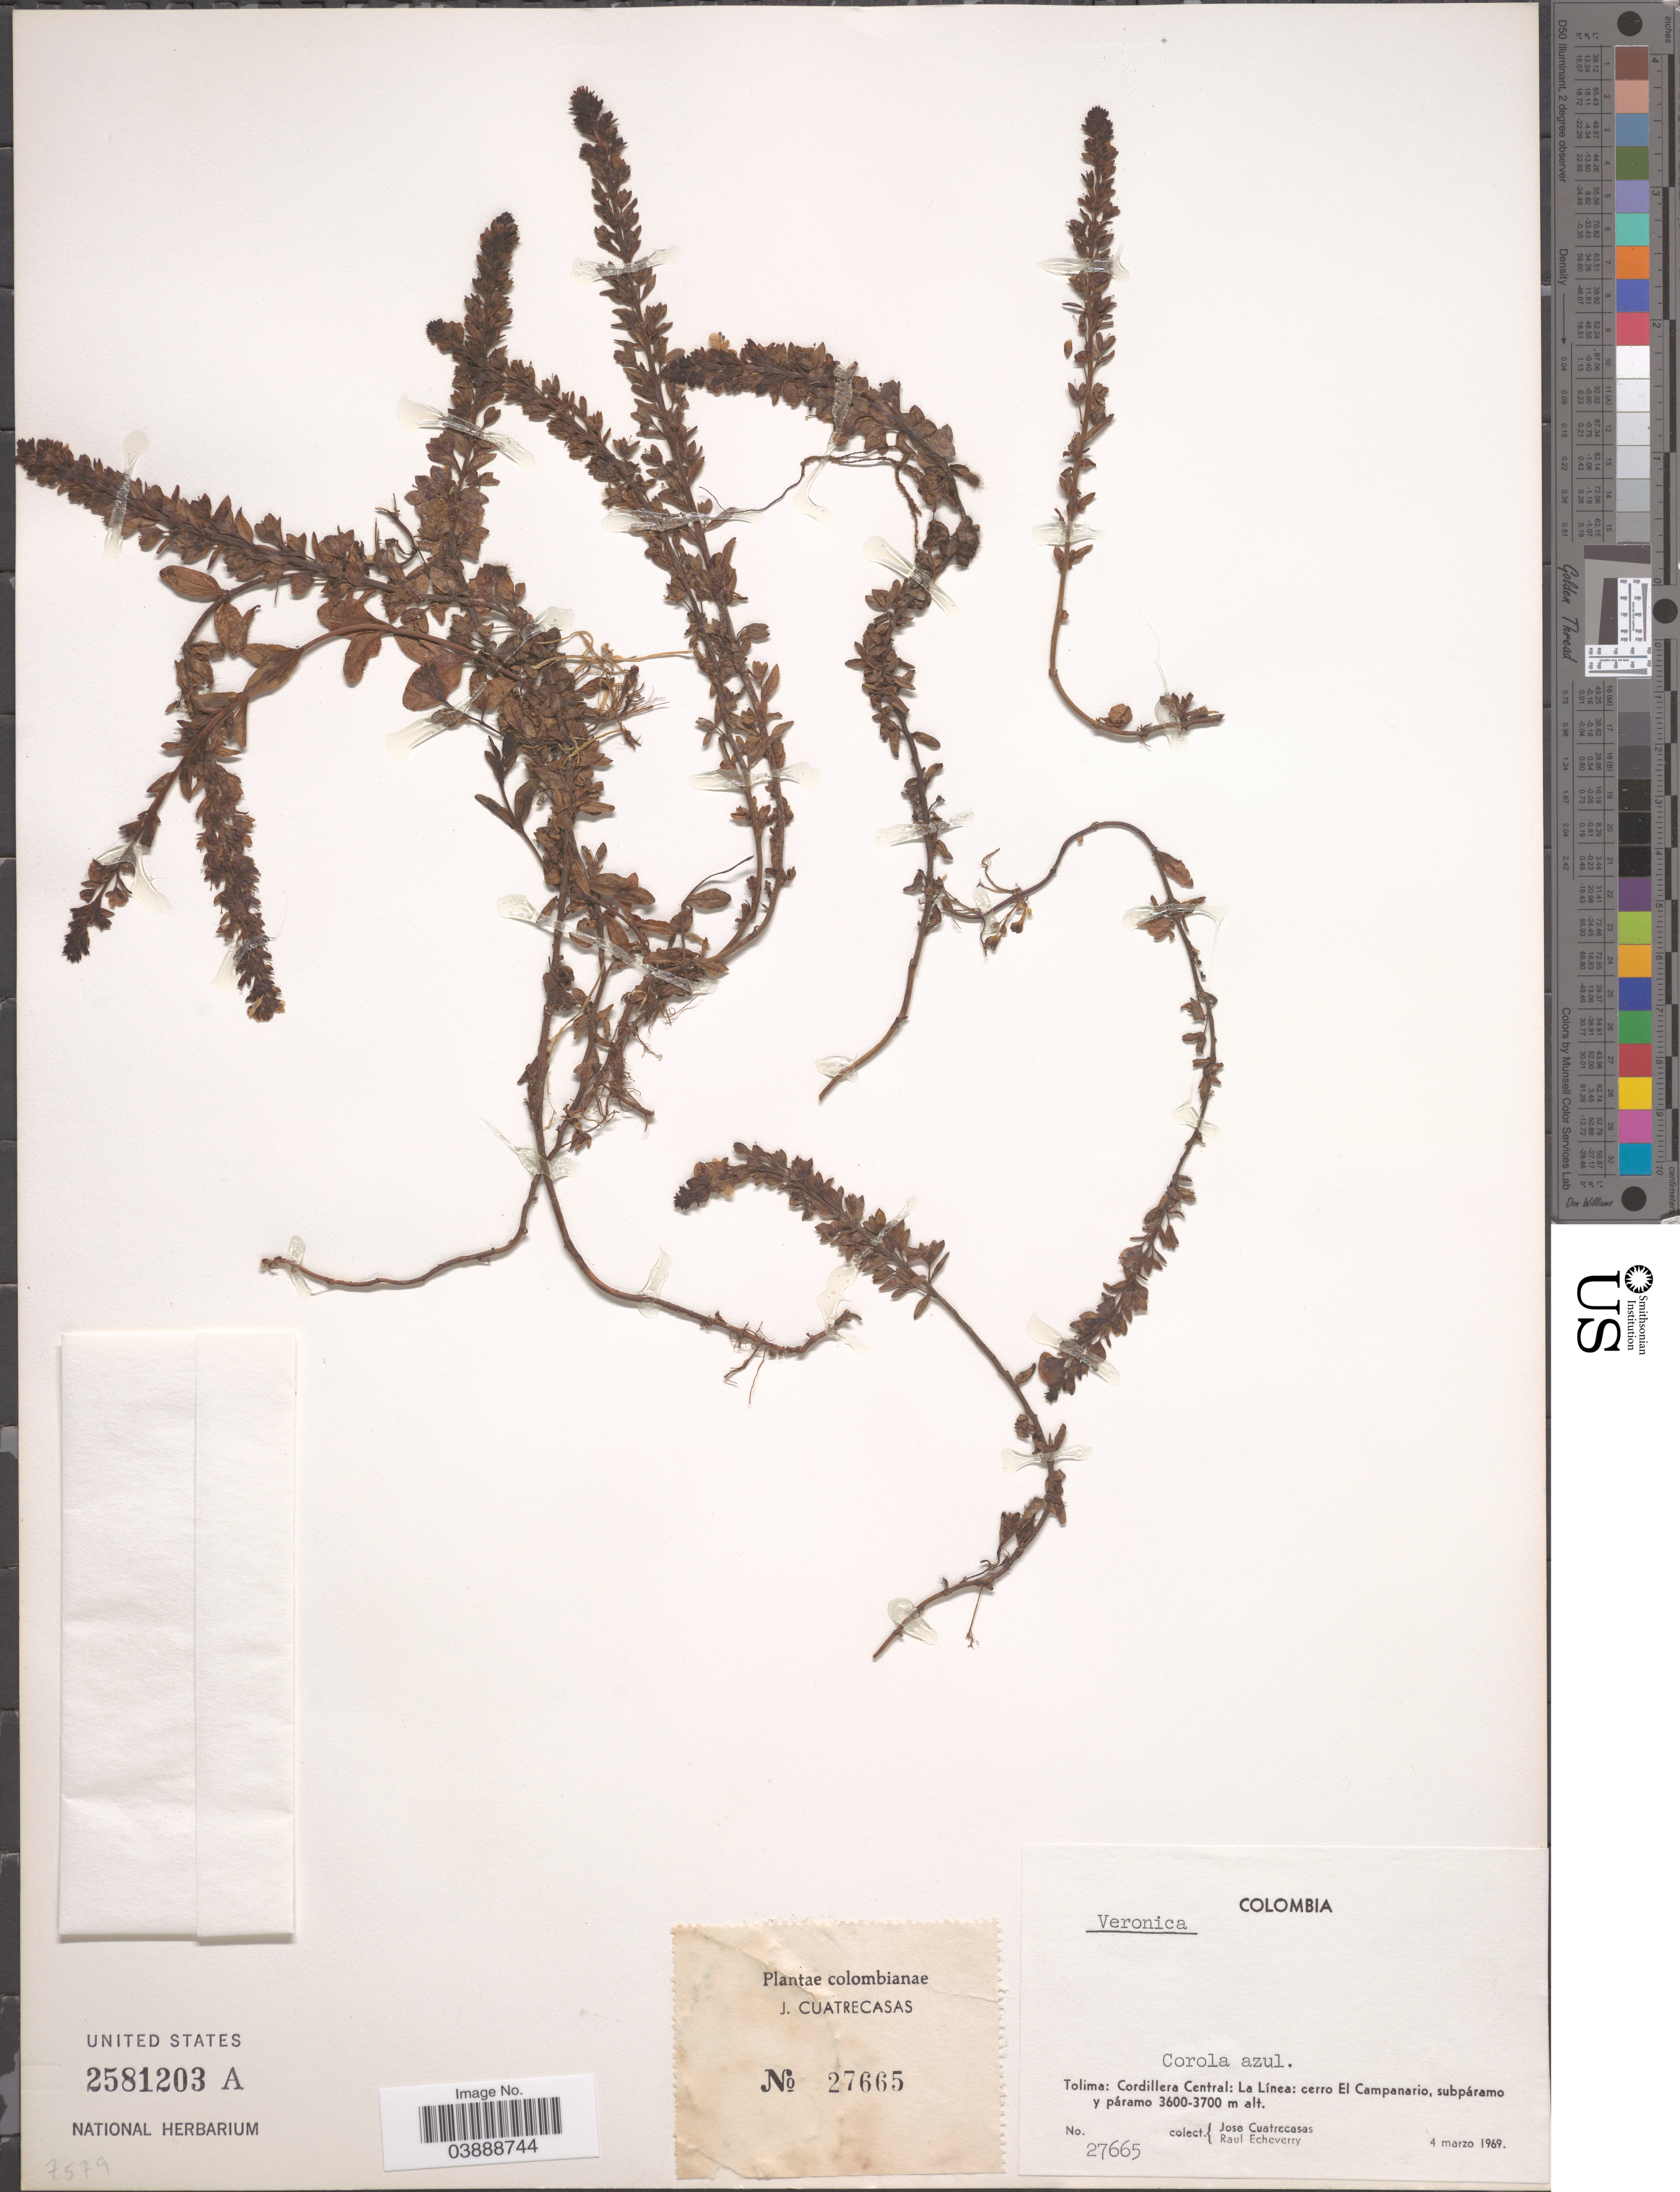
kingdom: Plantae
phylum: Tracheophyta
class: Magnoliopsida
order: Lamiales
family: Plantaginaceae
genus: Veronica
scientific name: Veronica sp.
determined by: Albach, Dirk C.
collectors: J. Cuatrecasas & R. Echeverry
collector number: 27665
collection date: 1969-03-04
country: Colombia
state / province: Tolima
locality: Cordillera Central: La Línea: cerro El Campanario, subpáramo y páramo.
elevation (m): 3600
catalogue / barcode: US 2581203A